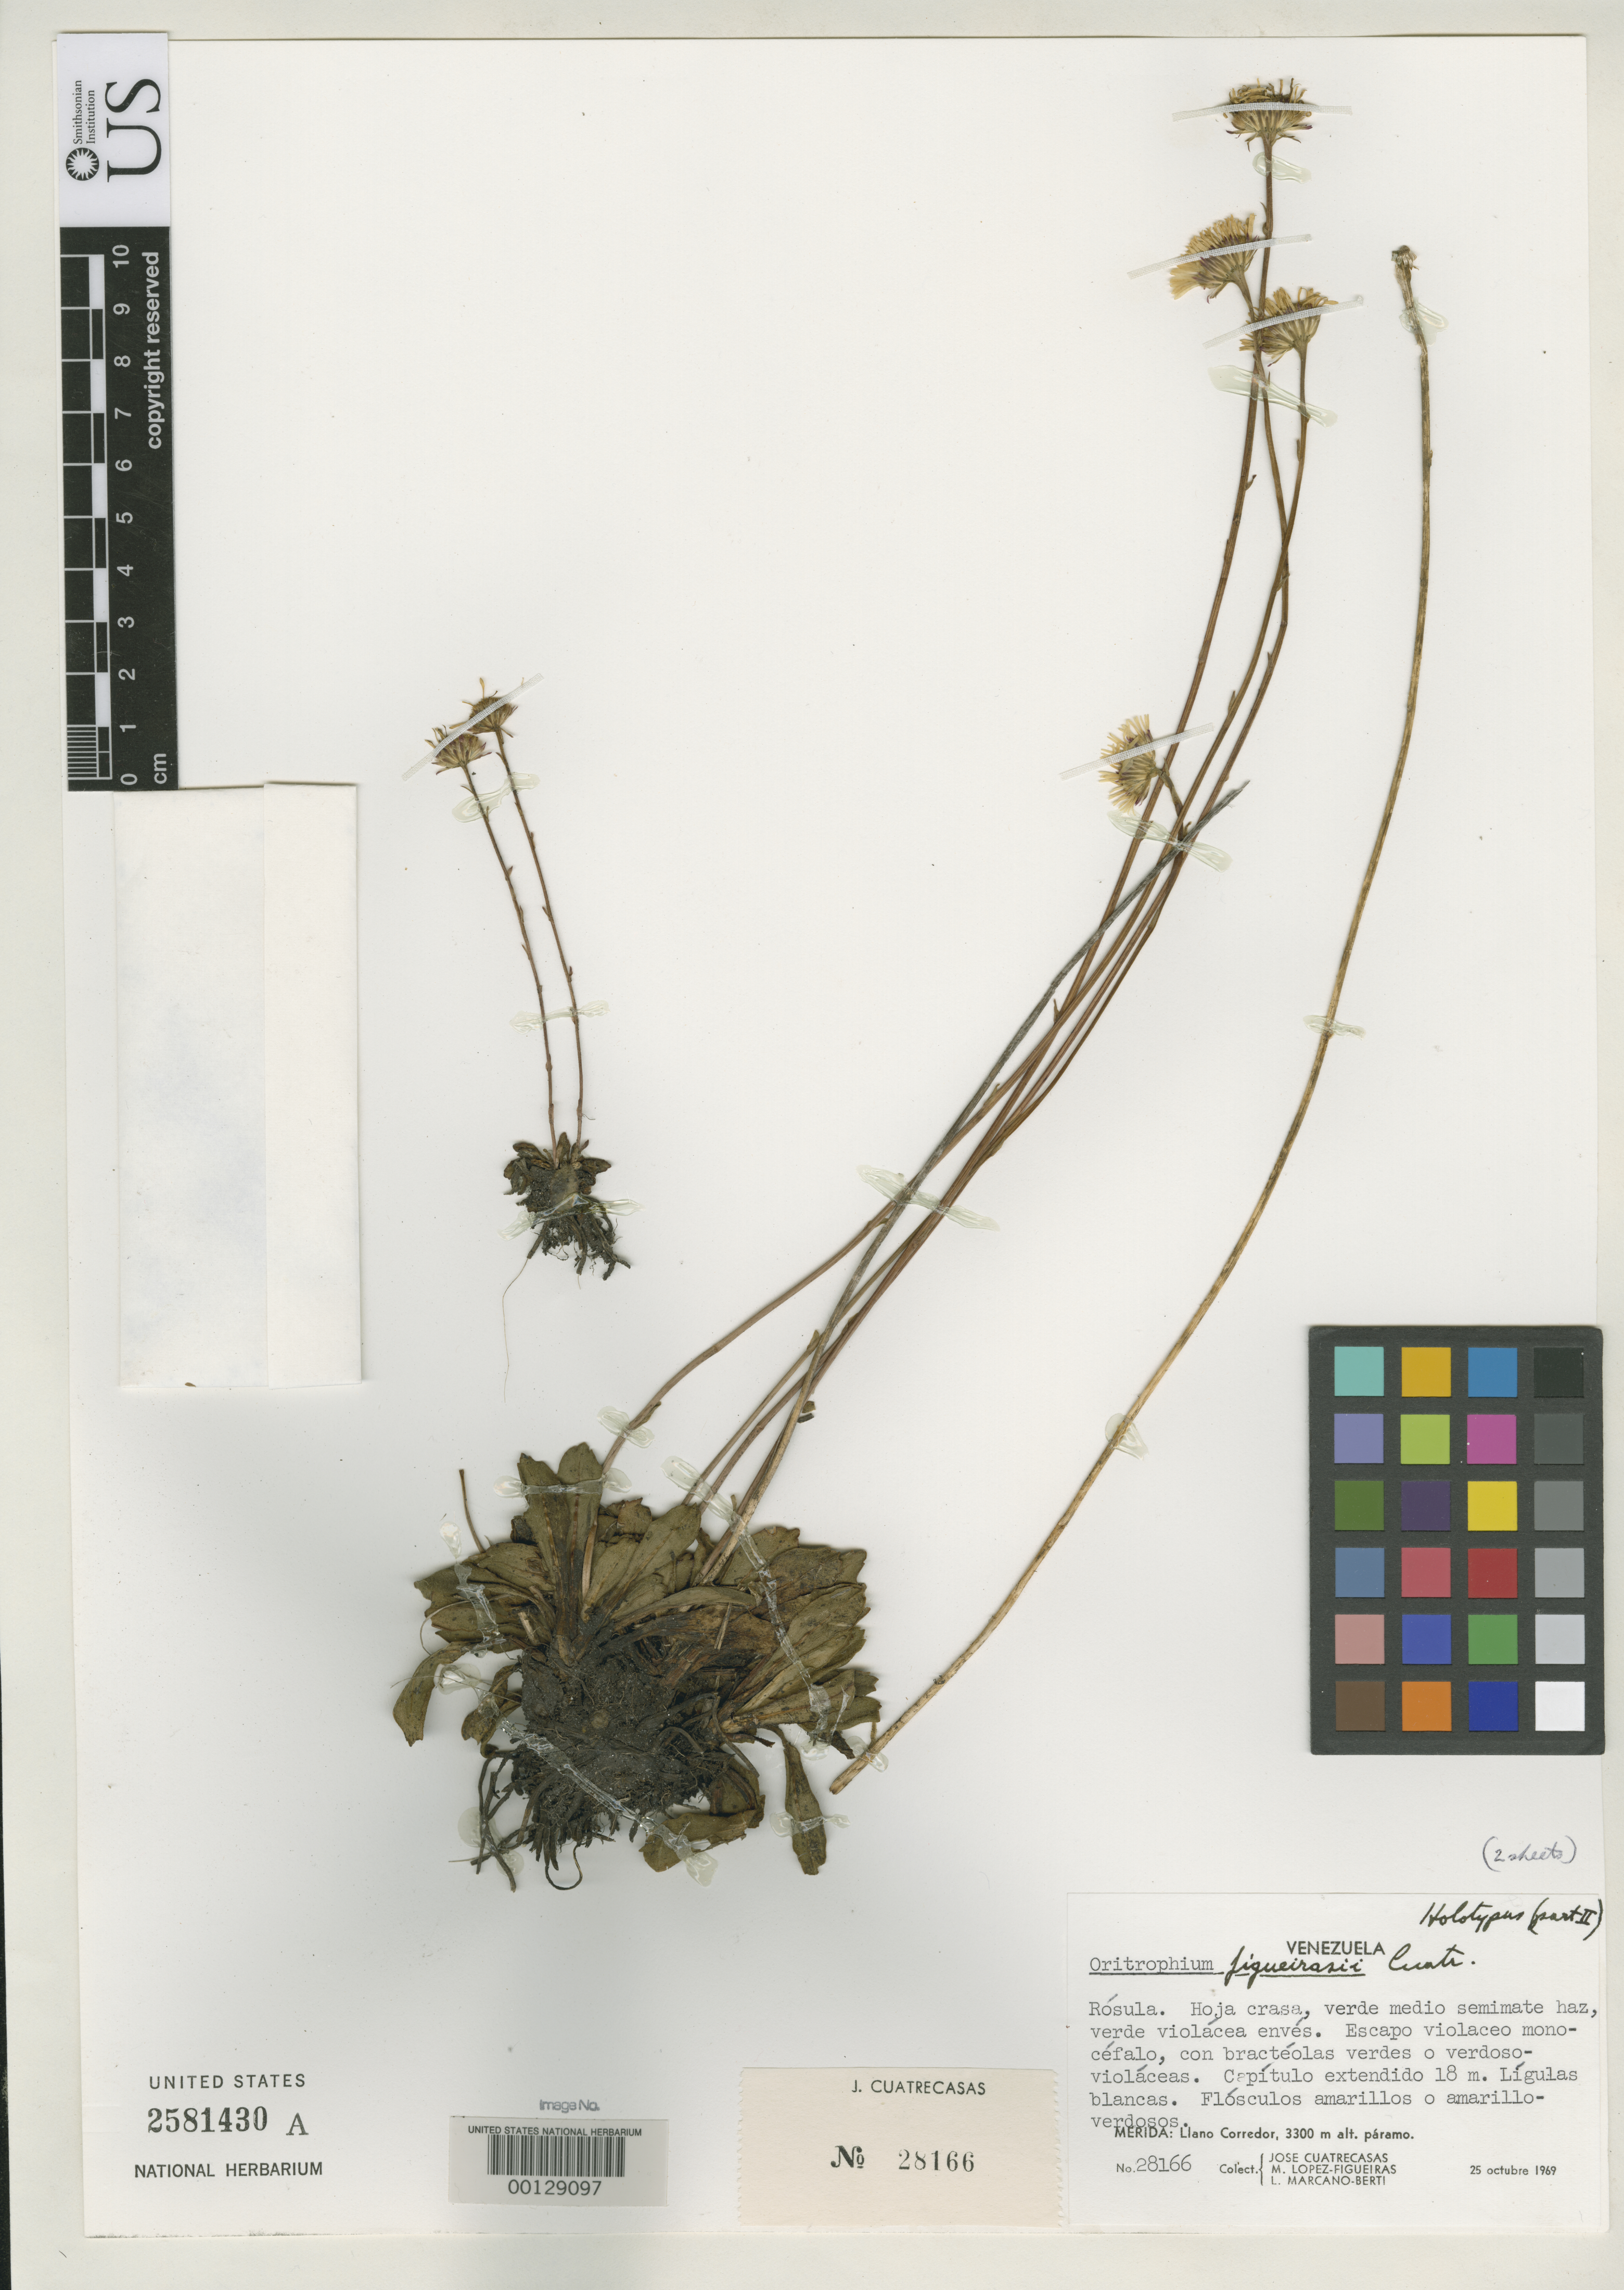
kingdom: Plantae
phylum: Tracheophyta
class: Magnoliopsida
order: Asterales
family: Asteraceae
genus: Oritrophium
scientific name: Oritrophium figueirasii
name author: Cuatrec.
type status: Holotype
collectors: J. Cuatrecasas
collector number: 28166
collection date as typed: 25 Oct 1969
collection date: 1969-10-25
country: Venezuela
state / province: Mérida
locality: Llano Corredor.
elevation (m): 3300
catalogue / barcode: US 2581430A